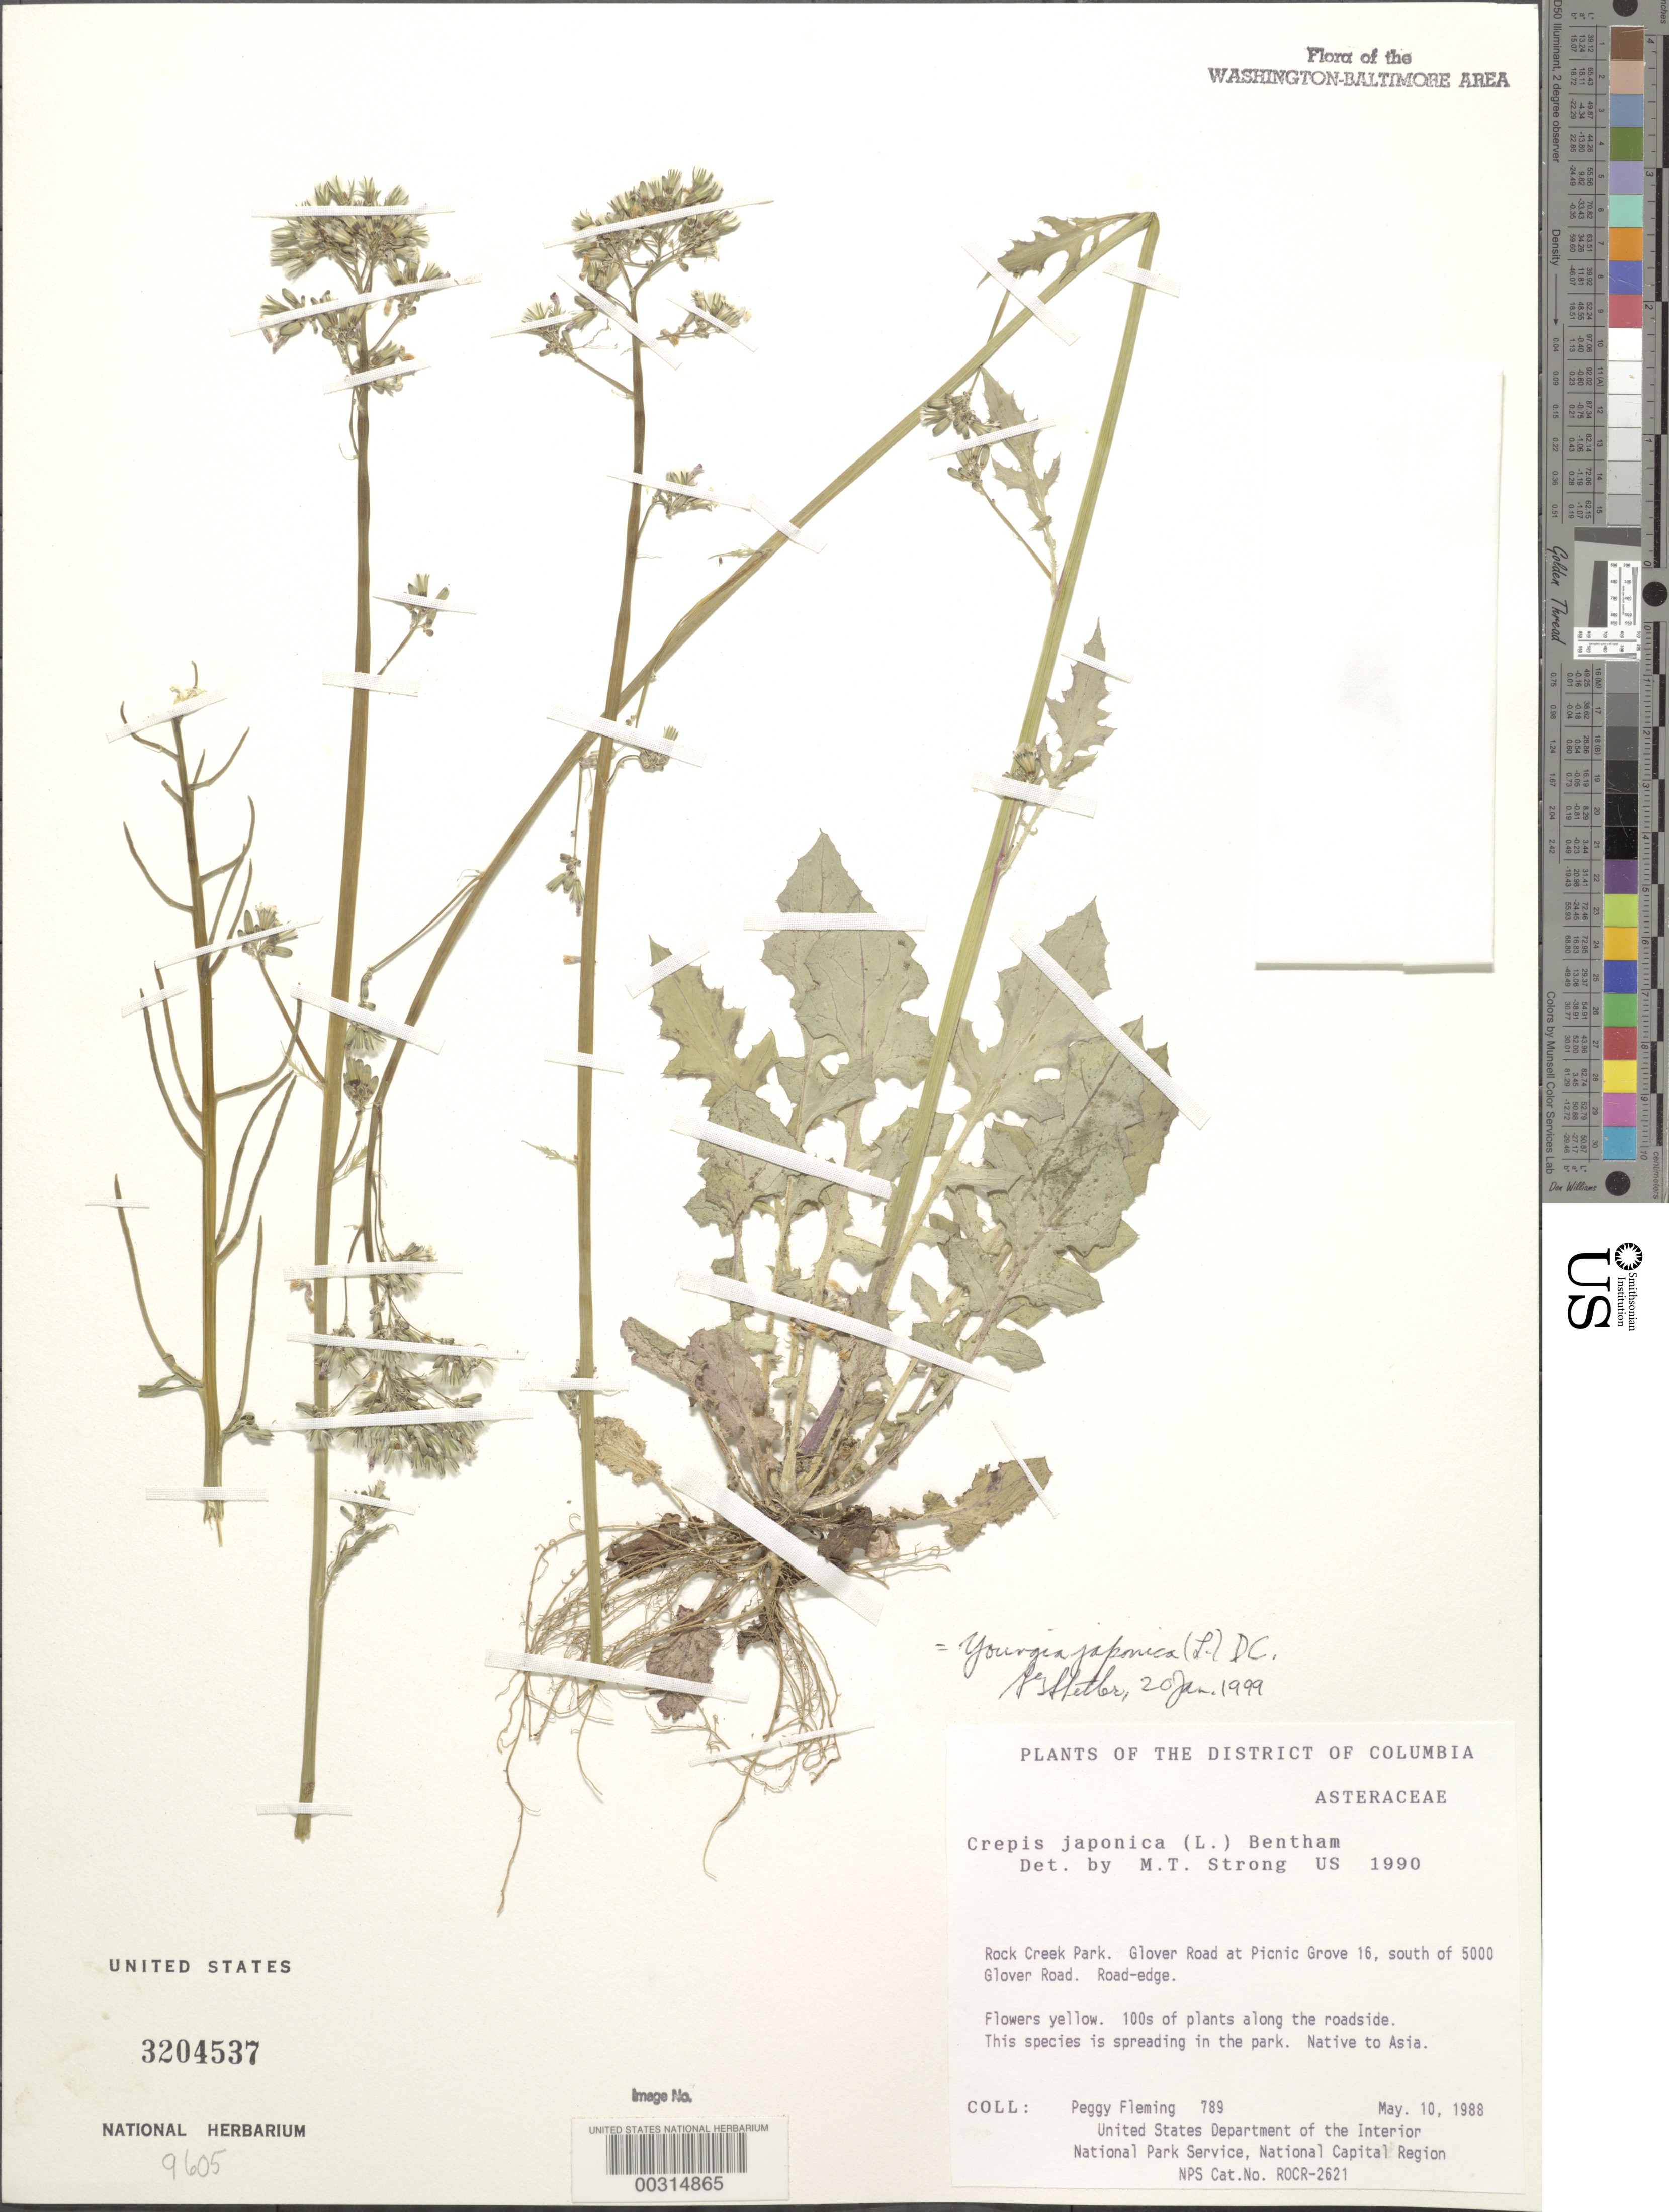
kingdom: Plantae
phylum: Tracheophyta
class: Magnoliopsida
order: Asterales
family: Asteraceae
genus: Youngia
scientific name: Youngia japonica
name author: (L.) DC.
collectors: P. Fleming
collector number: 789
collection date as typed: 10 May 1988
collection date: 1988-05-10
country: United States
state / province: District of Columbia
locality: Rock Creek Park, S of Glover Road at Picnic Grove 16, E of 5000 Glover Road, NW Rock Creek Park & vicinity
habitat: Road edge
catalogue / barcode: US 3204537